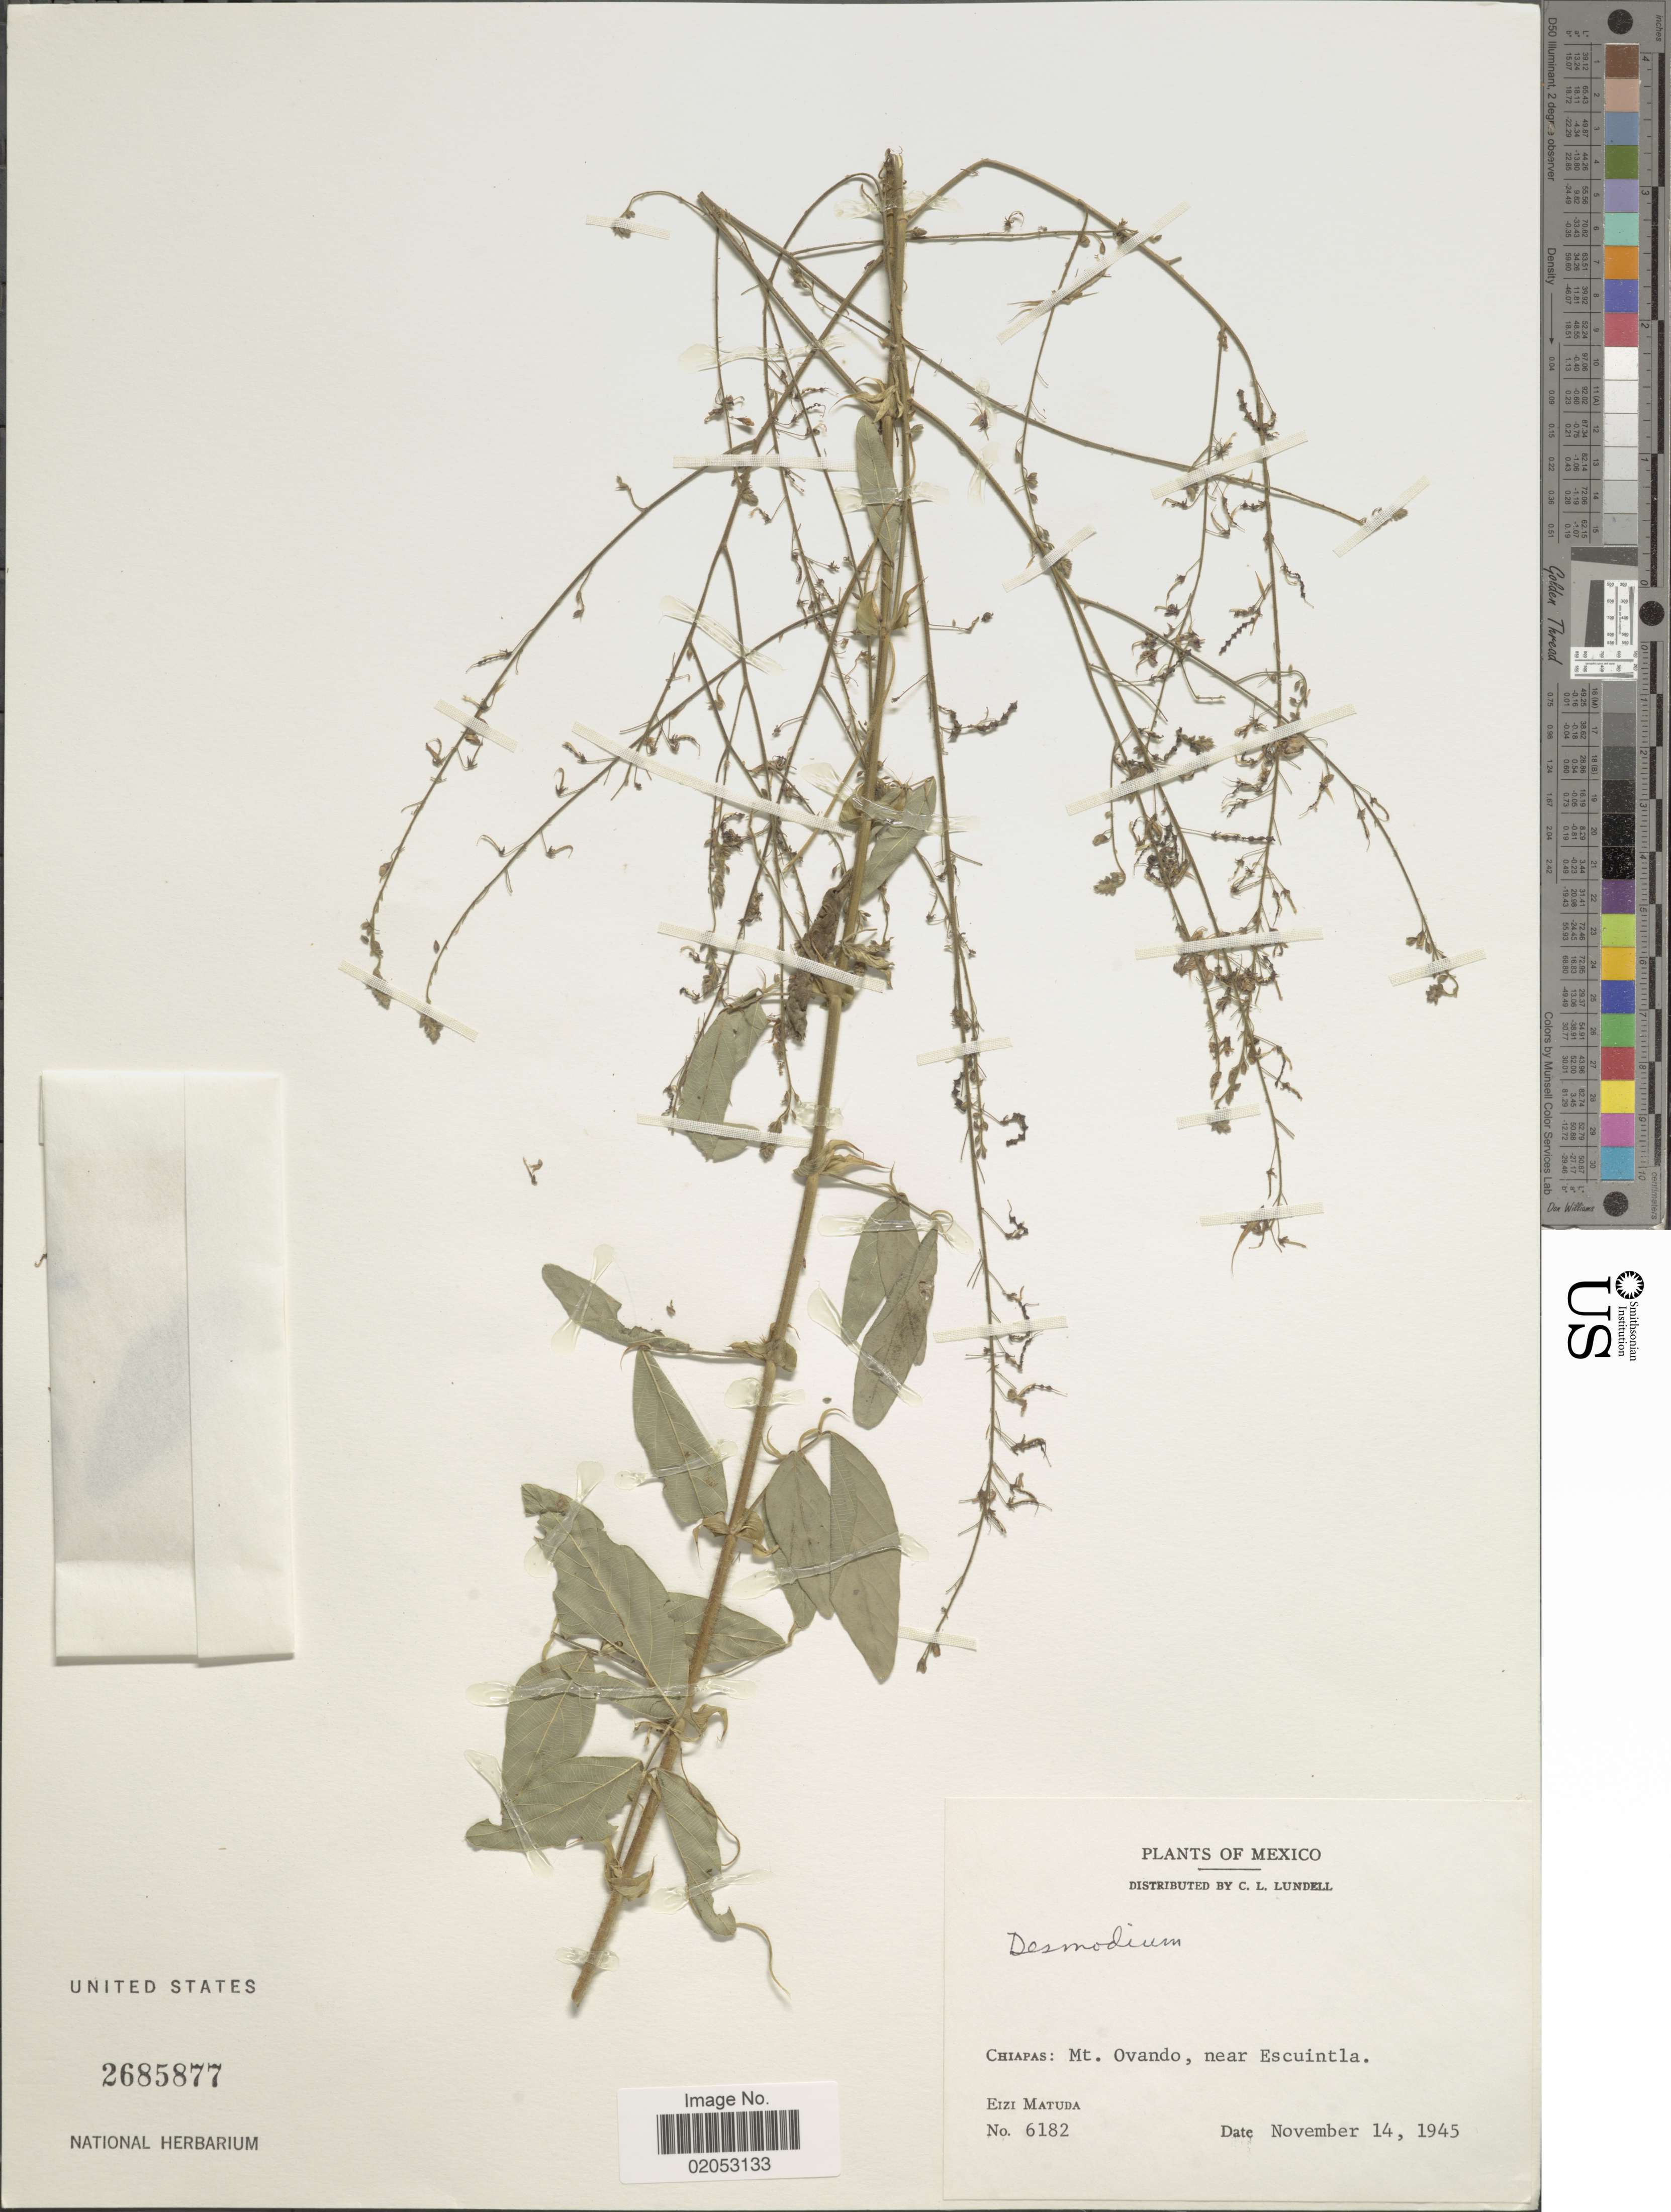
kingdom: Plantae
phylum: Tracheophyta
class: Magnoliopsida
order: Fabales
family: Fabaceae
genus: Desmodium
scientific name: Desmodium sp.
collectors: E. Matuda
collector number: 6182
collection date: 1945-11-14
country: Mexico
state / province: Chiapas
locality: Chiapas: Mt. Ovando, near Escuintla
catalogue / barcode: US 2685877